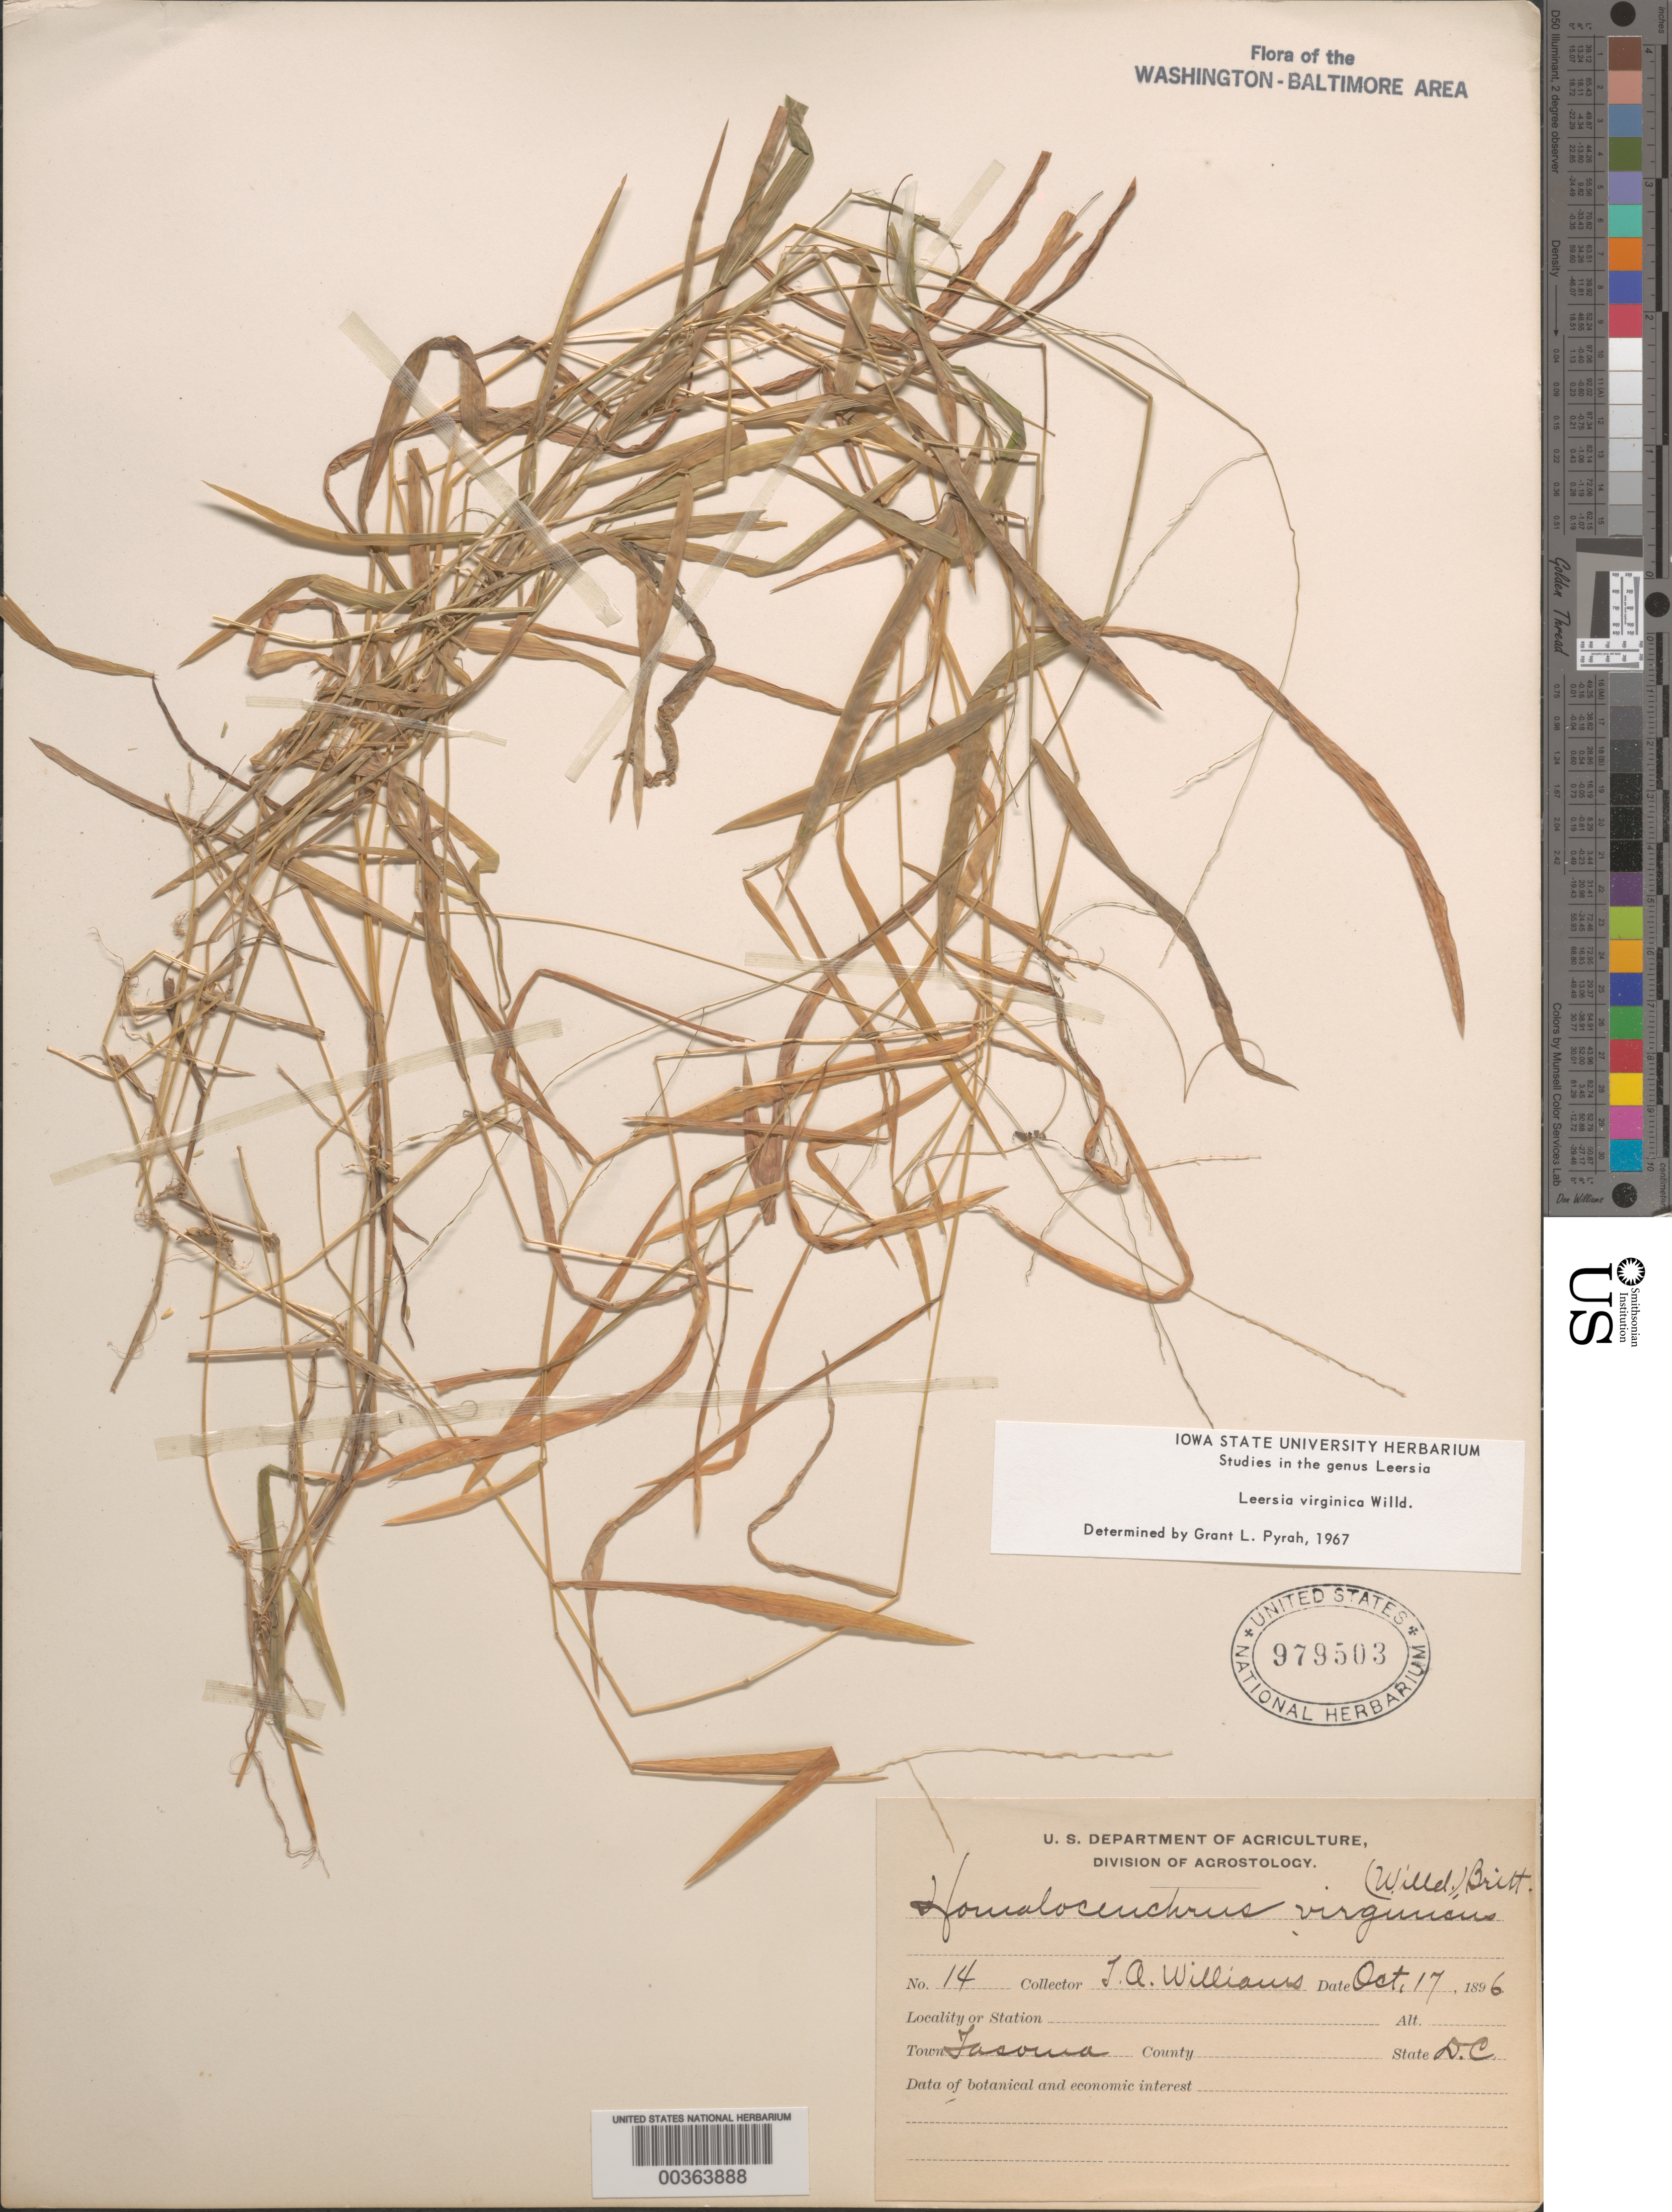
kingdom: Plantae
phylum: Tracheophyta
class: Liliopsida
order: Poales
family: Poaceae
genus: Leersia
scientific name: Leersia virginica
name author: Willd.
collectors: T. A. Williams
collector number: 14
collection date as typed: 17 Oct 1896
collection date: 1896-10-17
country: United States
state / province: District of Columbia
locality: Tocoma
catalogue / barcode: US 979503